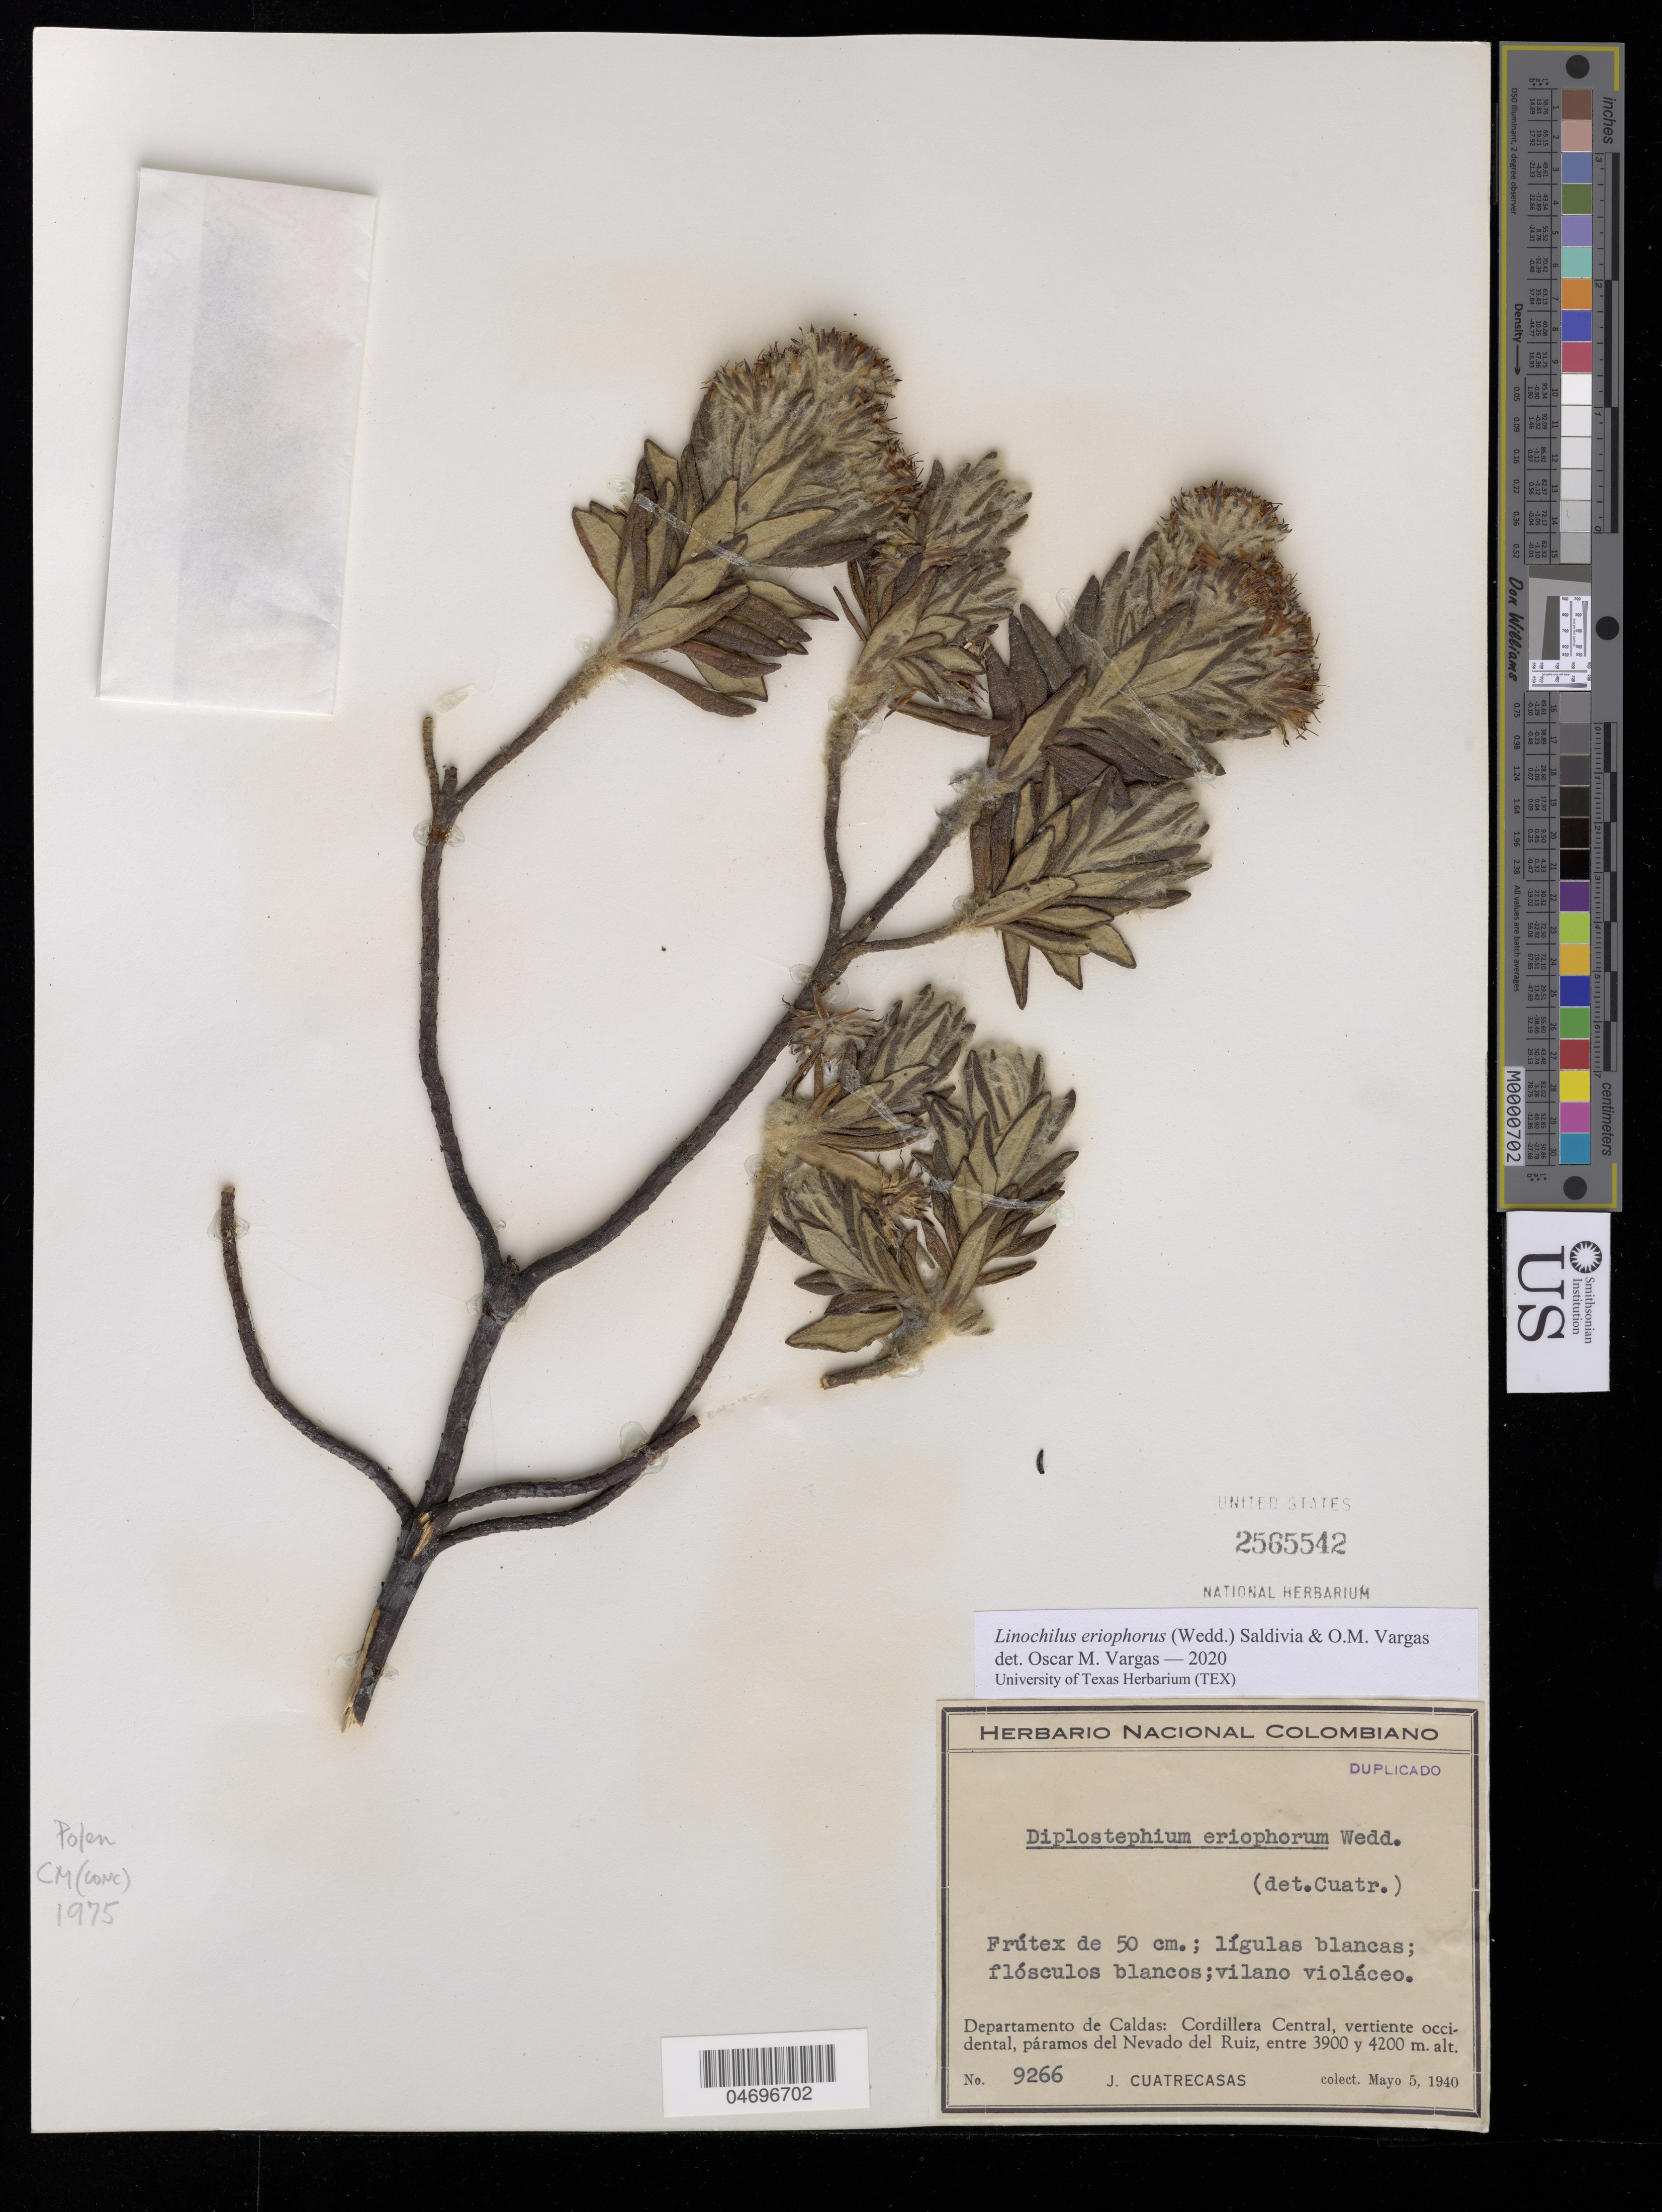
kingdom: Plantae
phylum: Tracheophyta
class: Magnoliopsida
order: Asterales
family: Asteraceae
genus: Linochilus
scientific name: Linochilus eriophorus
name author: (Wedd.) Saldivia & O.M. Vargas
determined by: Vargas, Oscar M.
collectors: J. Cuatrecasas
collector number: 9266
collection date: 1940-05-05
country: Colombia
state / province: Caldas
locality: Departamento de Caldas: Cordillera Central, vertiente occidental, páramos del Nevado del Ruiz.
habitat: Paramo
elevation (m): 3900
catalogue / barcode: US 2565542